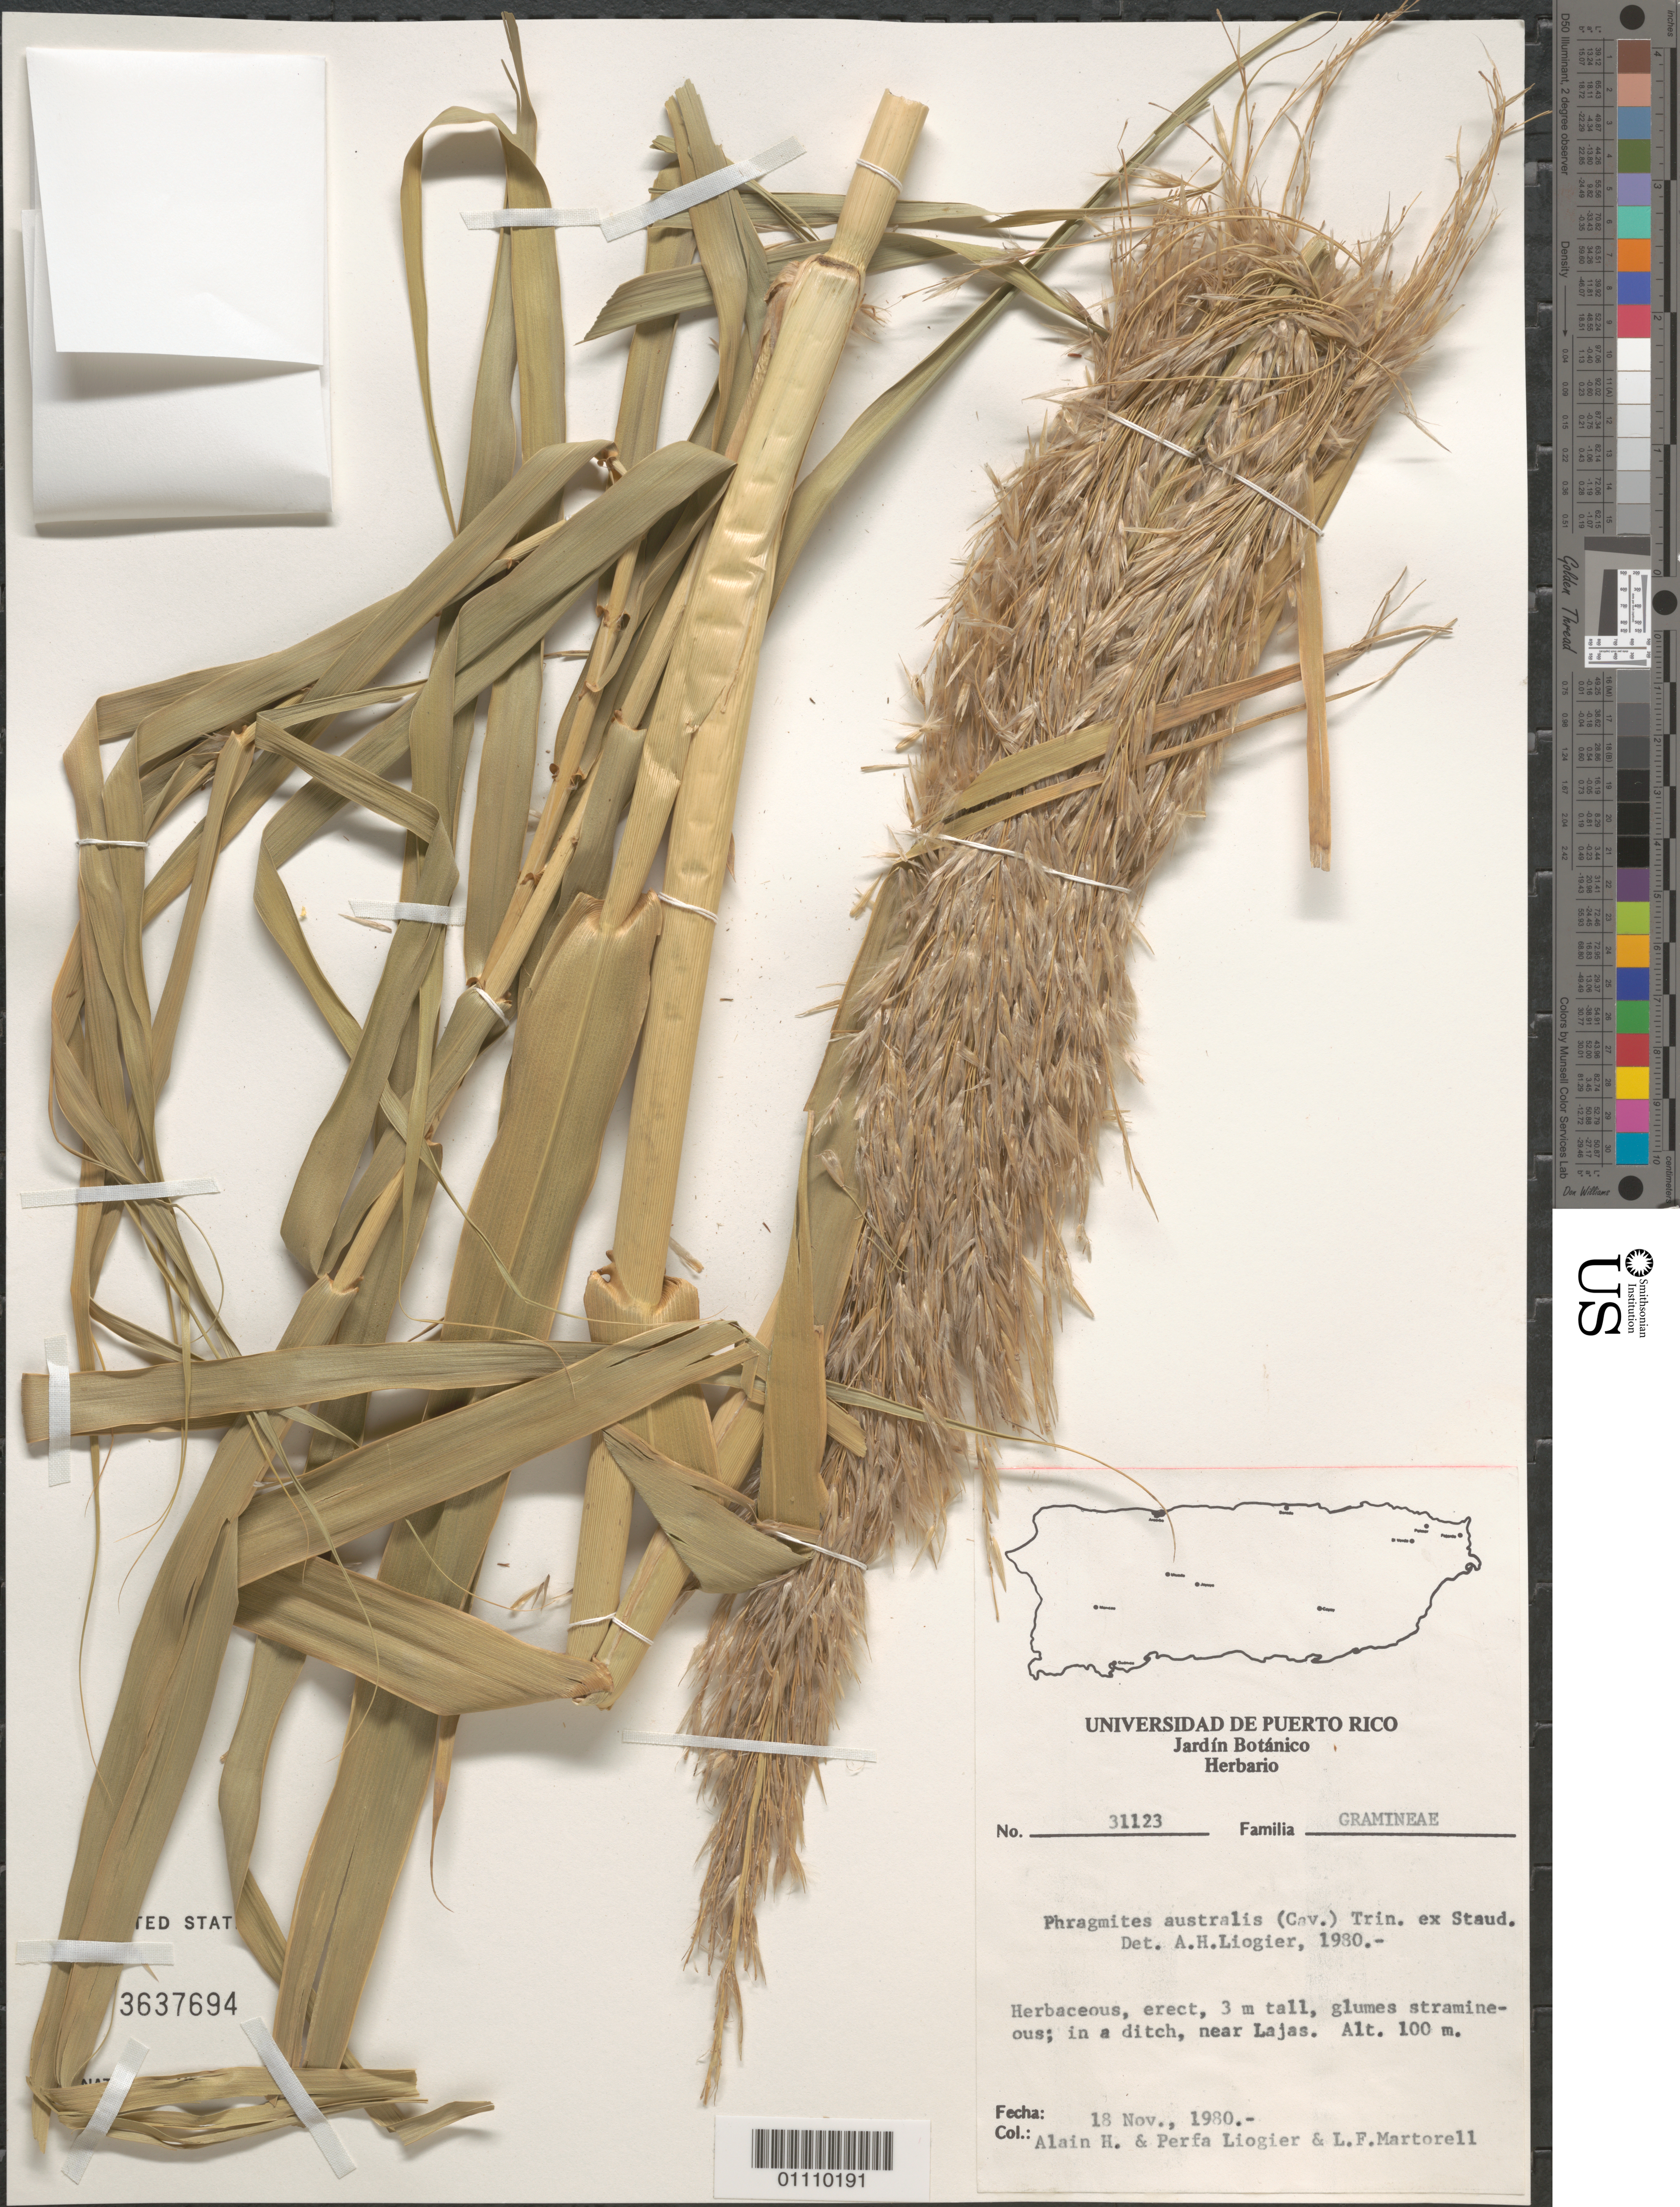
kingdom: Plantae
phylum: Tracheophyta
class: Liliopsida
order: Poales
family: Poaceae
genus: Phragmites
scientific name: Phragmites australis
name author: (Cav.) Trin. ex Steud.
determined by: Liogier, Alain H.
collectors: A. H. Liogier, M. P. Liogier & L. Martorell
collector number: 31123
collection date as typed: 18 Nov 1980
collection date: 1980-11-18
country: Puerto Rico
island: Puerto Rico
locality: Lajas, near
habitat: In a ditch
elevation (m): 100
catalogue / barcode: US 3637694